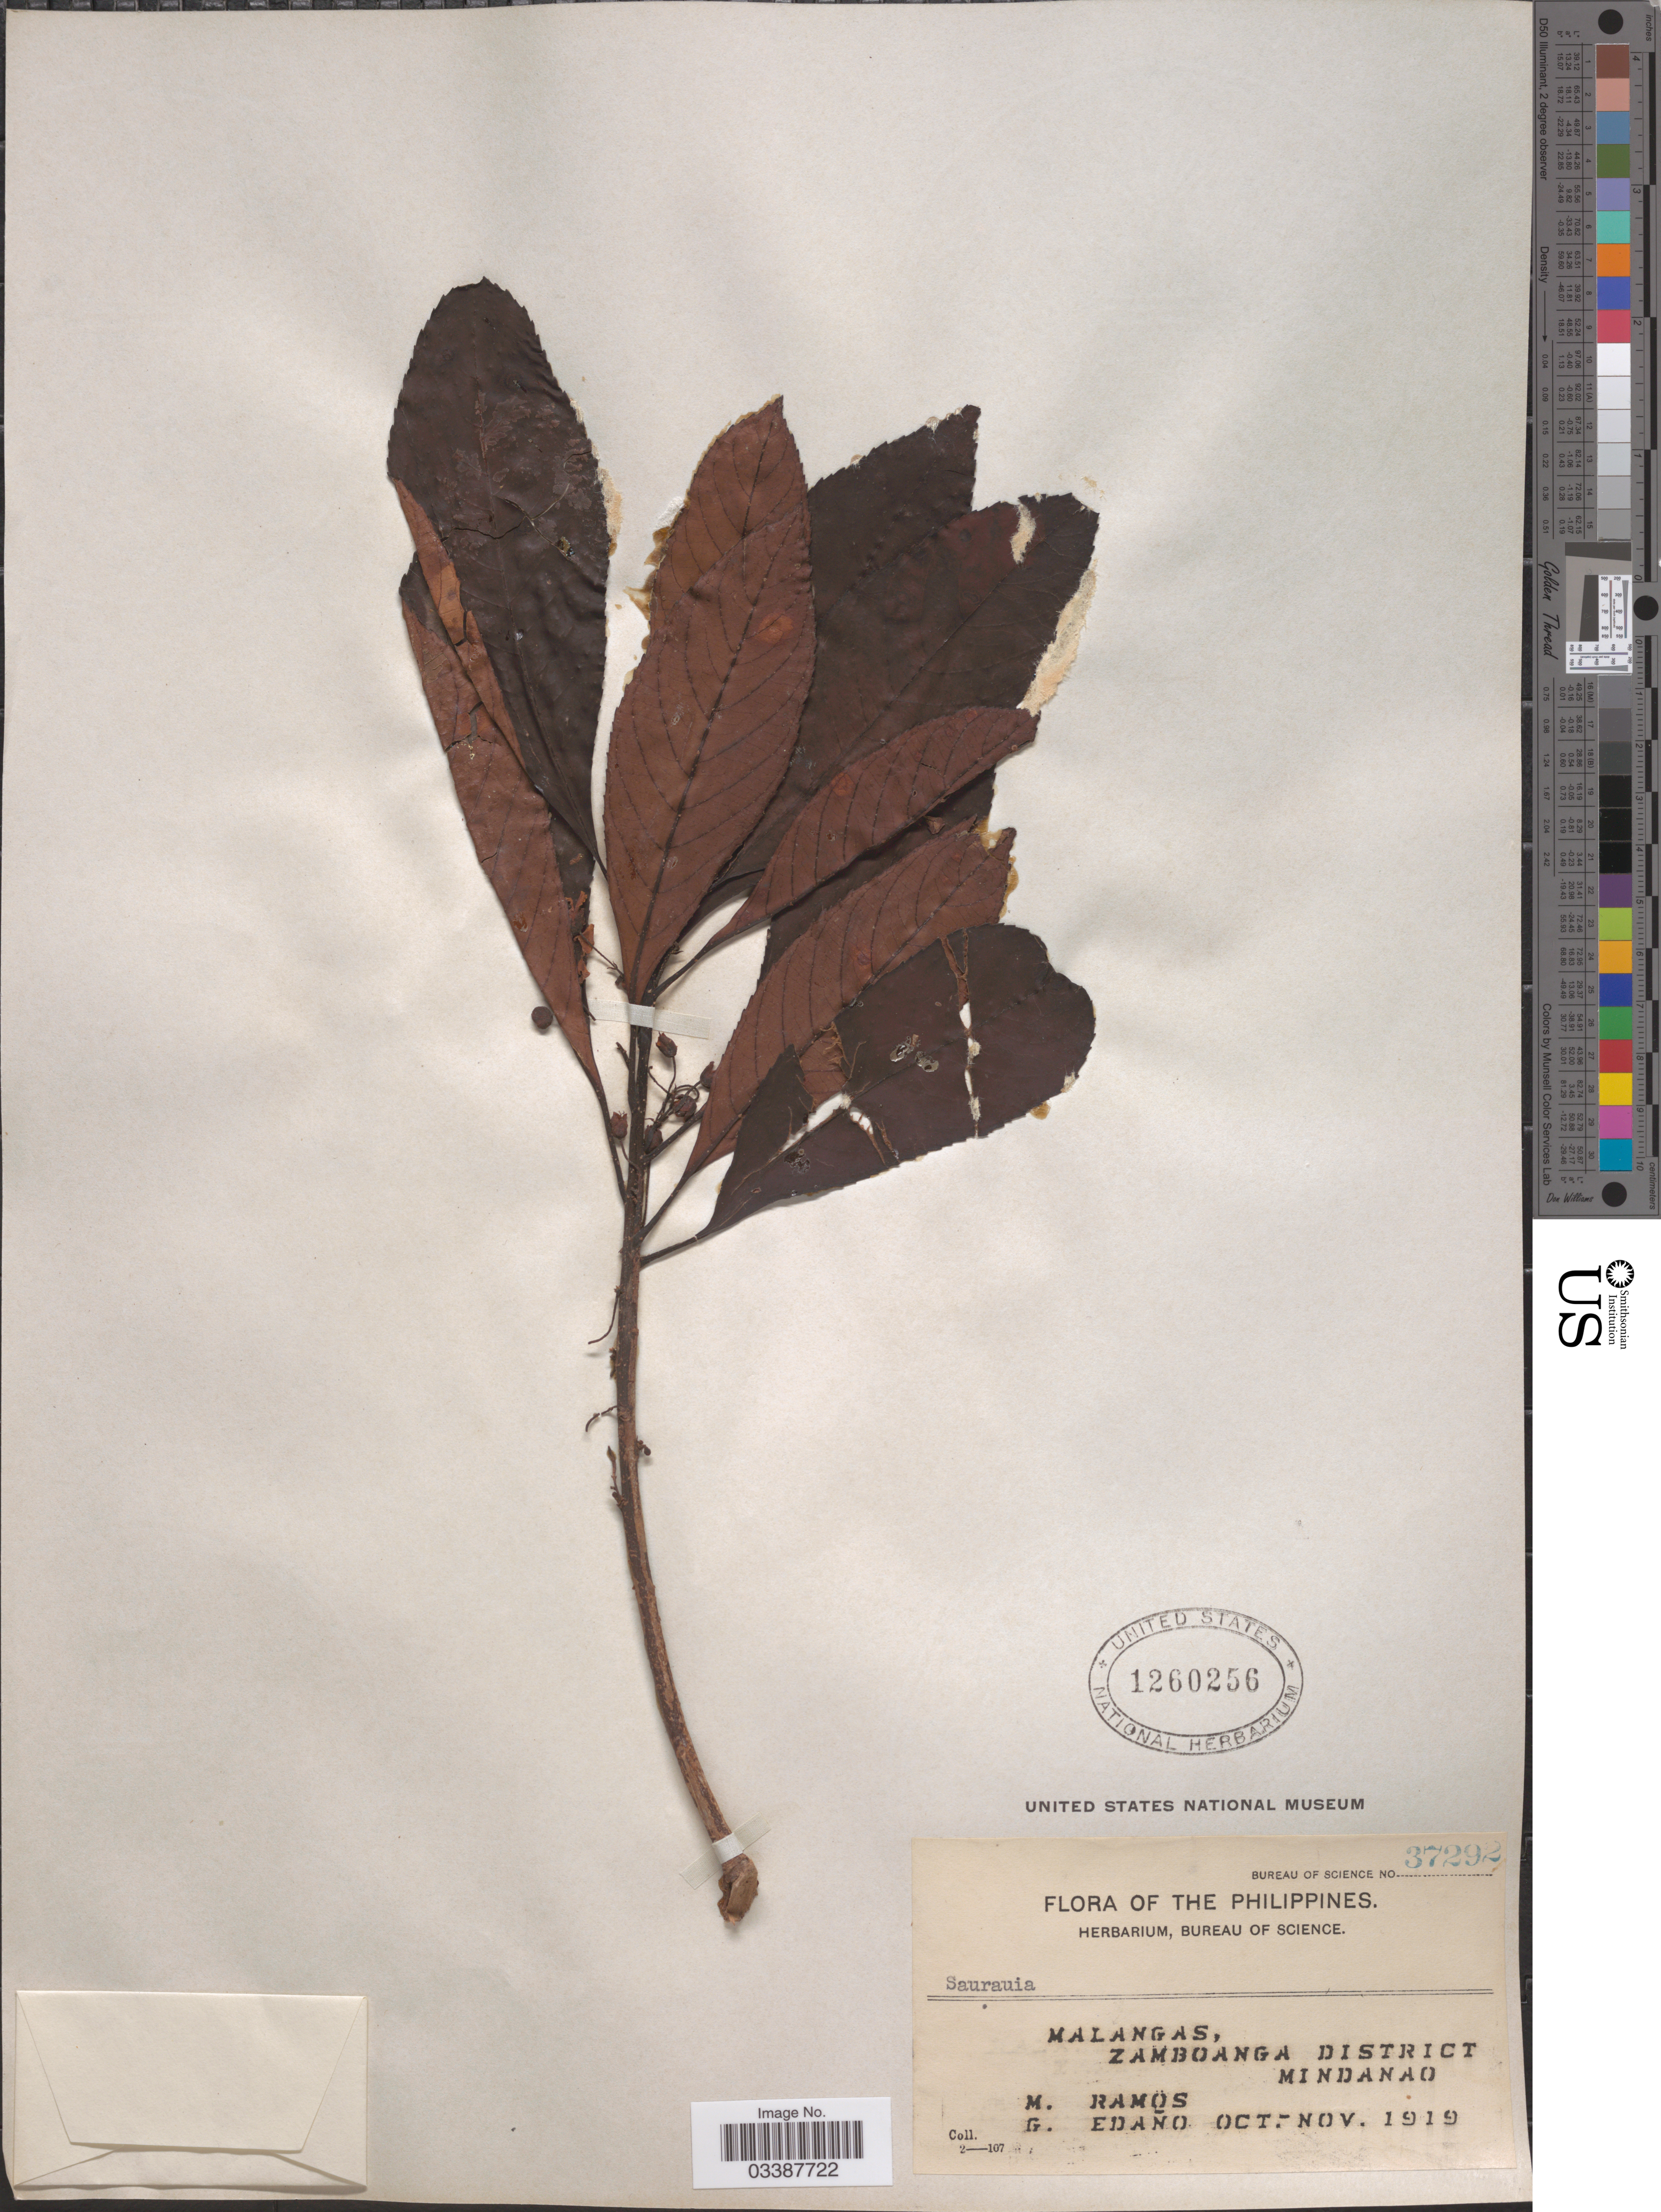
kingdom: Plantae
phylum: Tracheophyta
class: Magnoliopsida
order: Ericales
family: Actinidiaceae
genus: Saurauia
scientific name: Saurauia sp.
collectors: M. Ramos & G. Edaño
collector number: Bureau of Science 37292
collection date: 1919-10/1919-11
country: Philippines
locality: Malangas, Zamboanga District. Mindanao.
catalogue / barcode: US 1260256